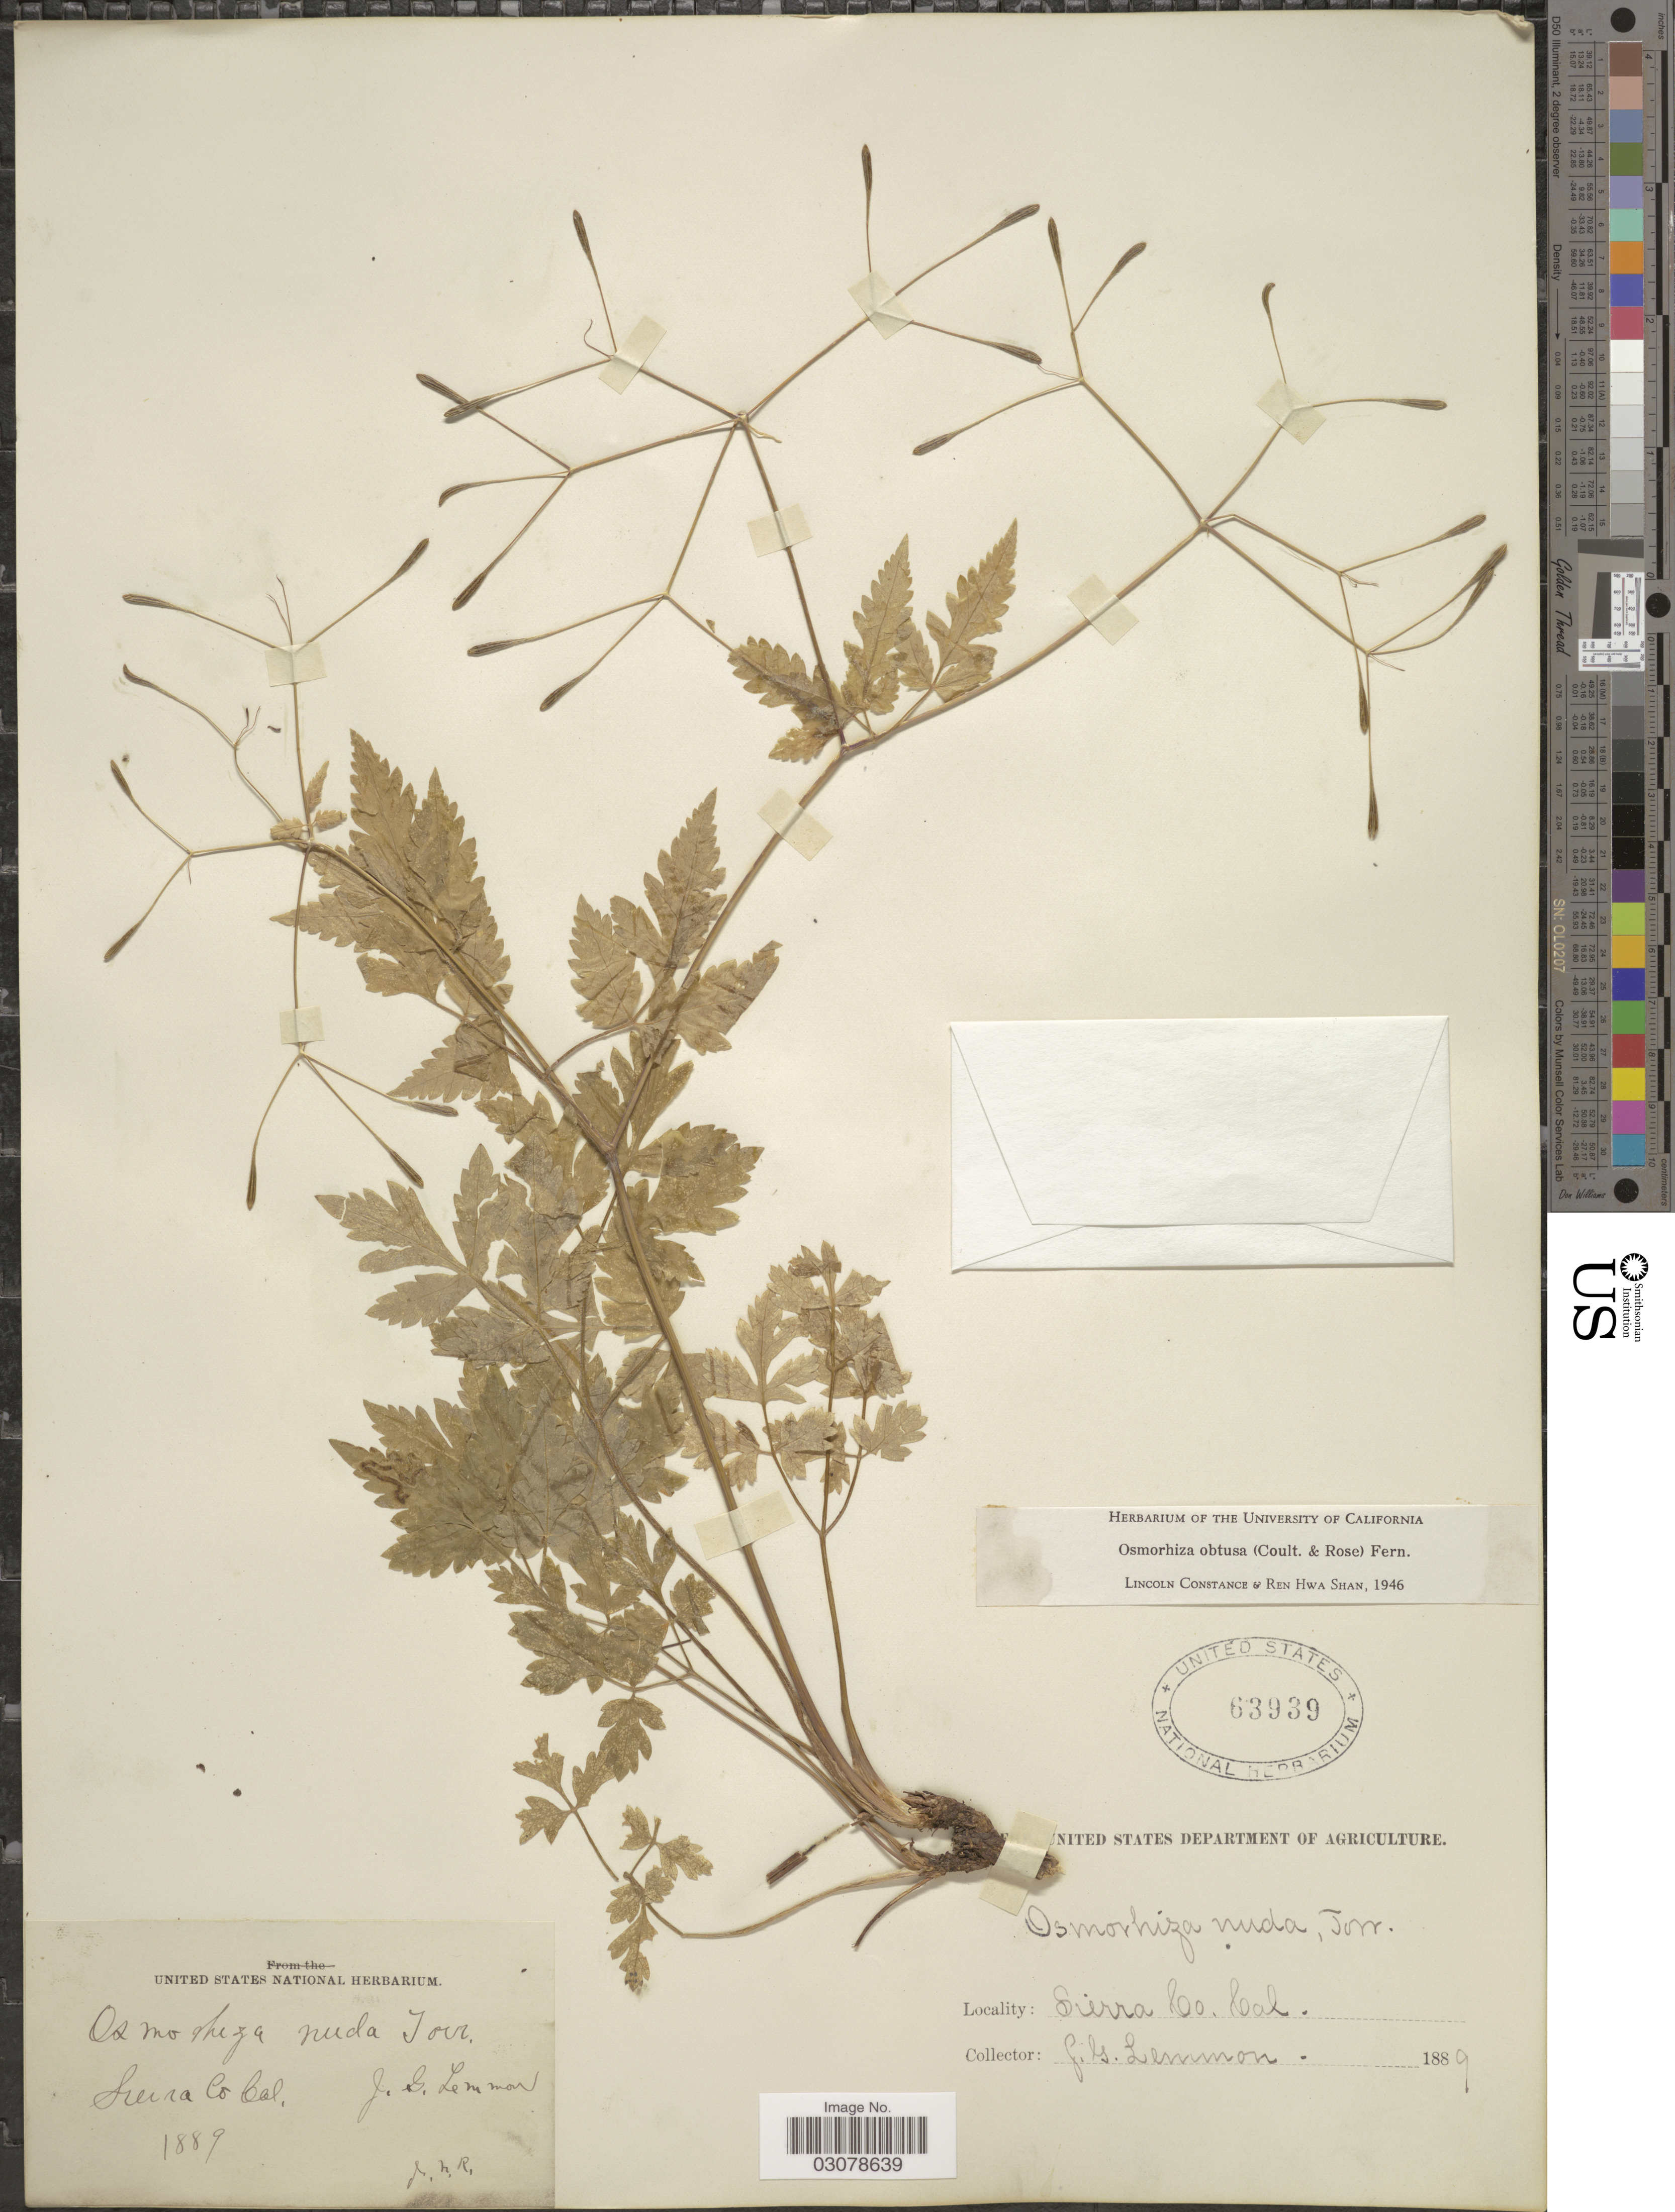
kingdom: Plantae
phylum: Tracheophyta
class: Magnoliopsida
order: Apiales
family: Apiaceae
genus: Osmorhiza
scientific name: Osmorhiza obtusa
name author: (J.M. Coult. & Rose) Fernald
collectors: J. Lemmon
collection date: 1889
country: United States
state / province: California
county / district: Sierra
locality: Sierra Co.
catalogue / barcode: US 63939